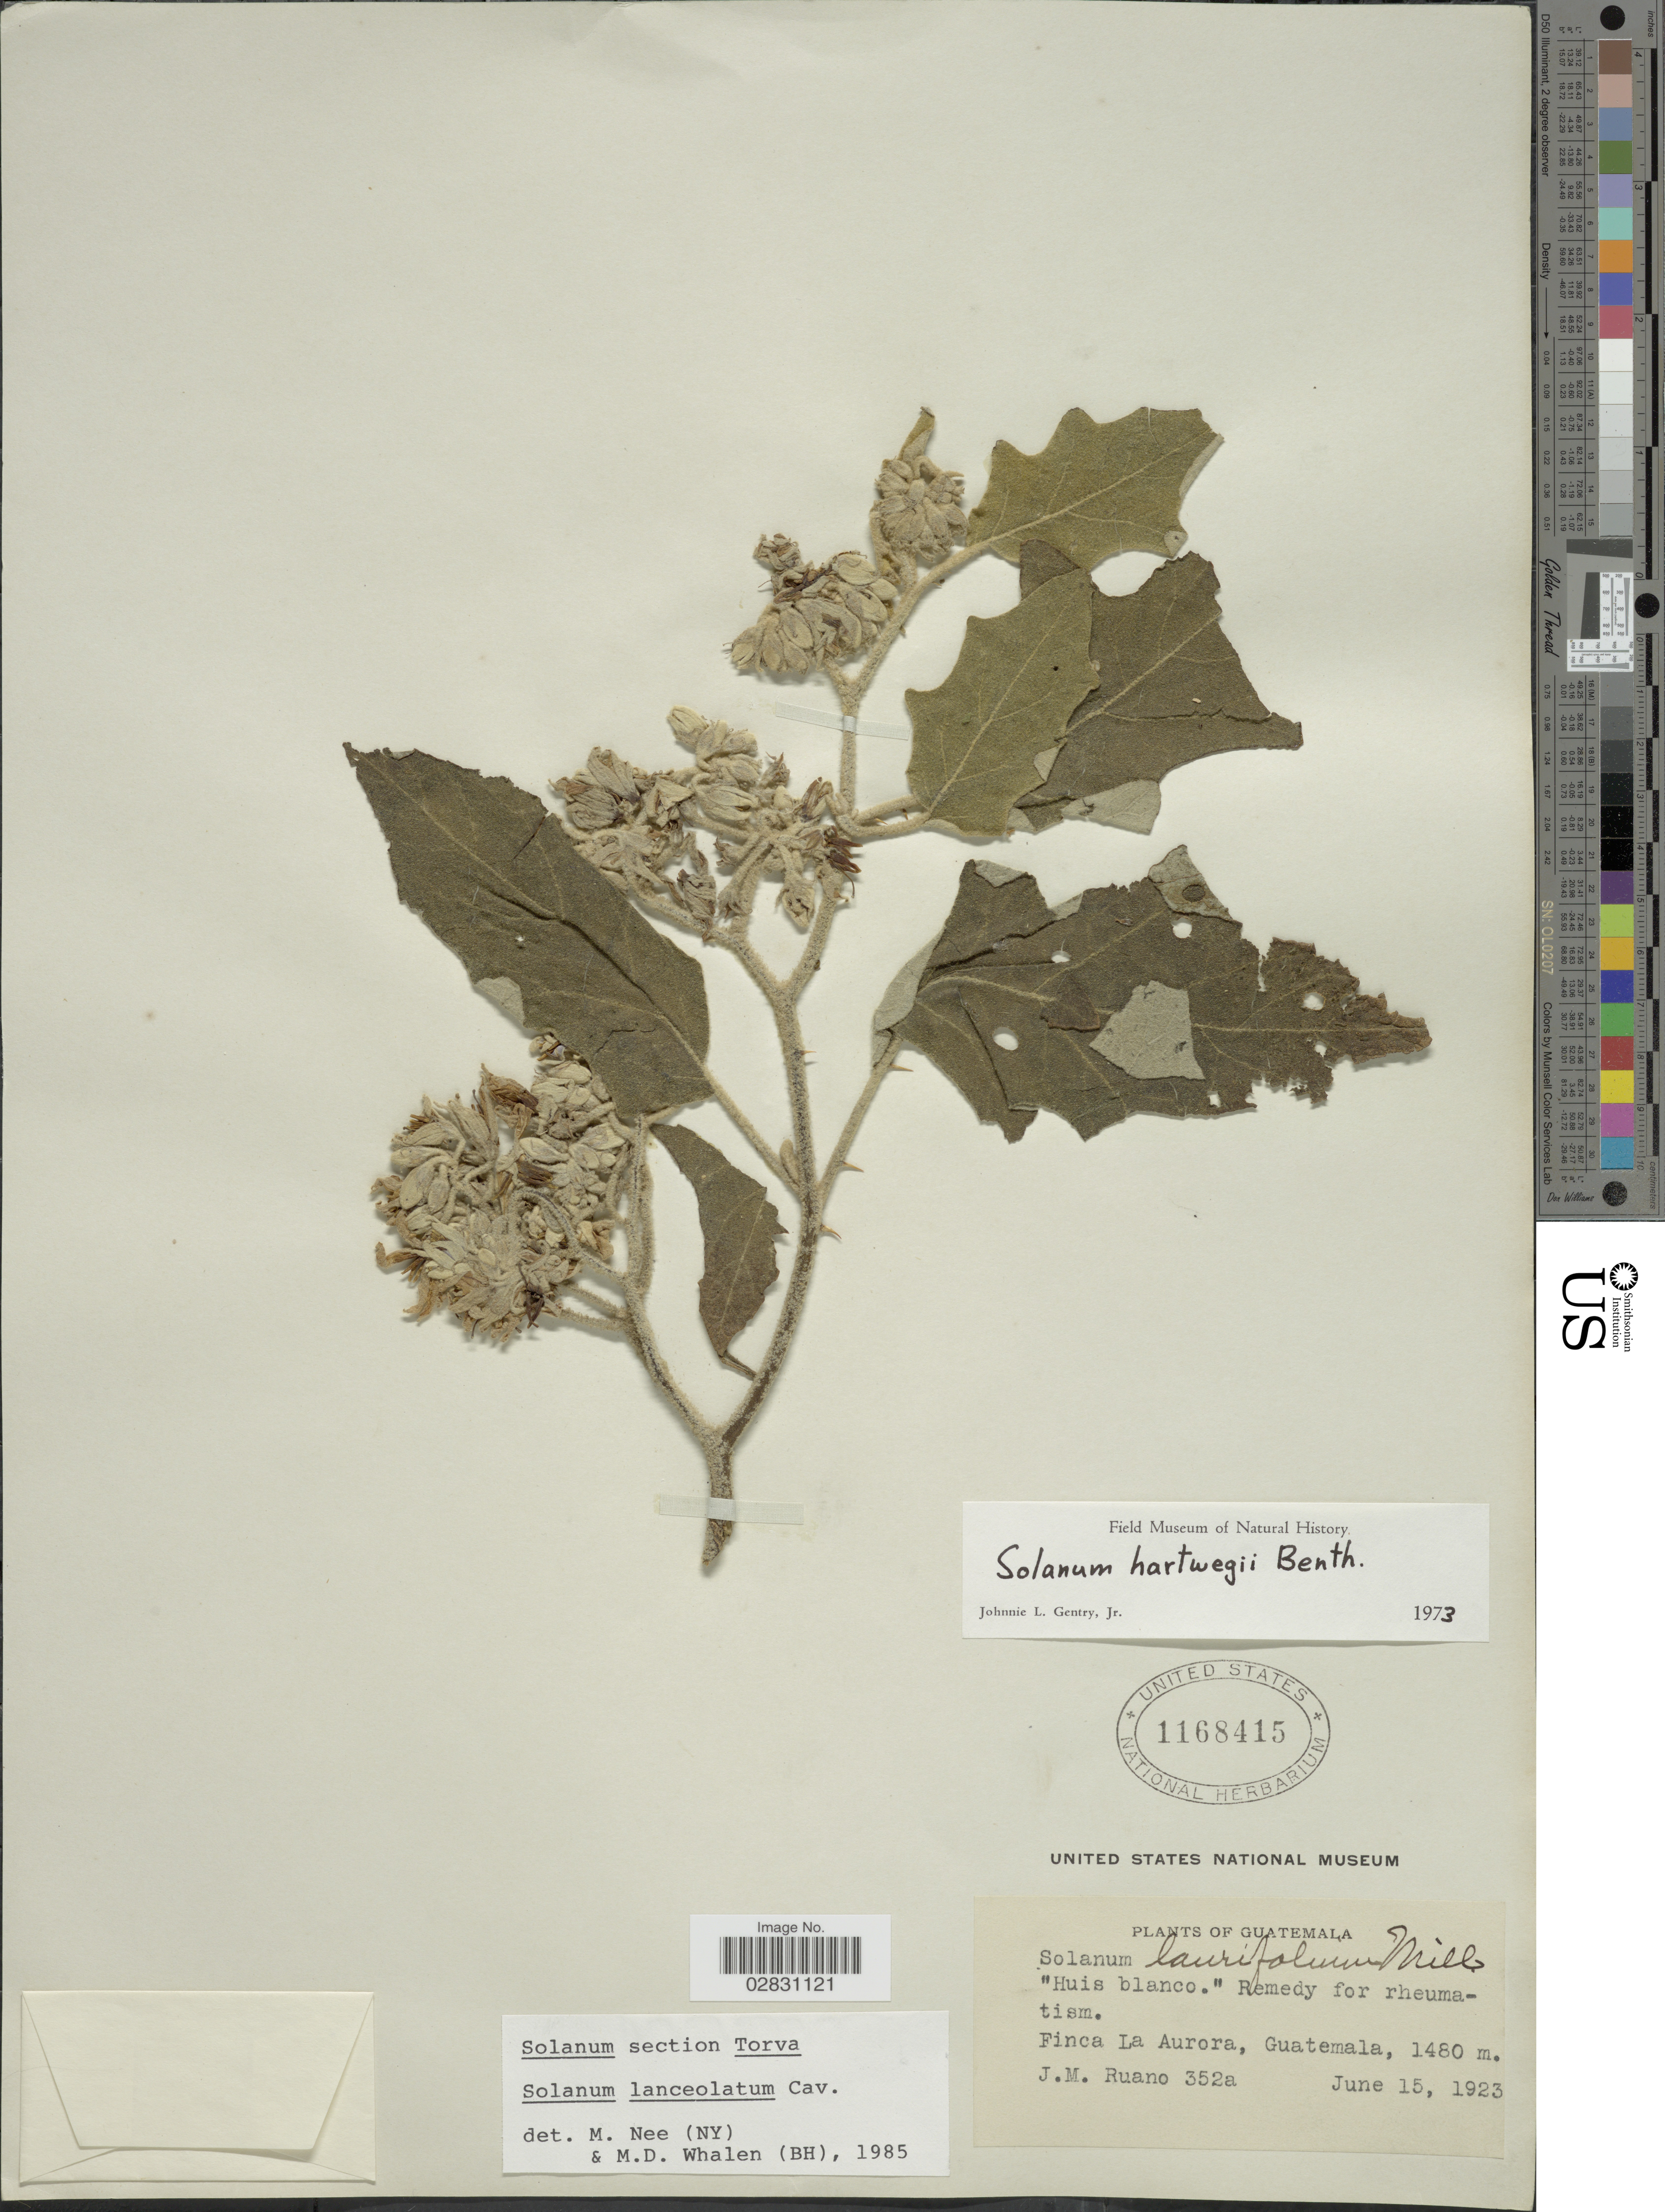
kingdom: Plantae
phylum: Tracheophyta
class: Magnoliopsida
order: Solanales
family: Solanaceae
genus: Solanum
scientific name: Solanum lanceolatum Berthault, nom. illeg.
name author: Berthault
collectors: J. Ruano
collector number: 352a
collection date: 1923-06-15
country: Guatemala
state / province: Guatemala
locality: Finca La Aurora.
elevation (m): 1480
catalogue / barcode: US 1168415